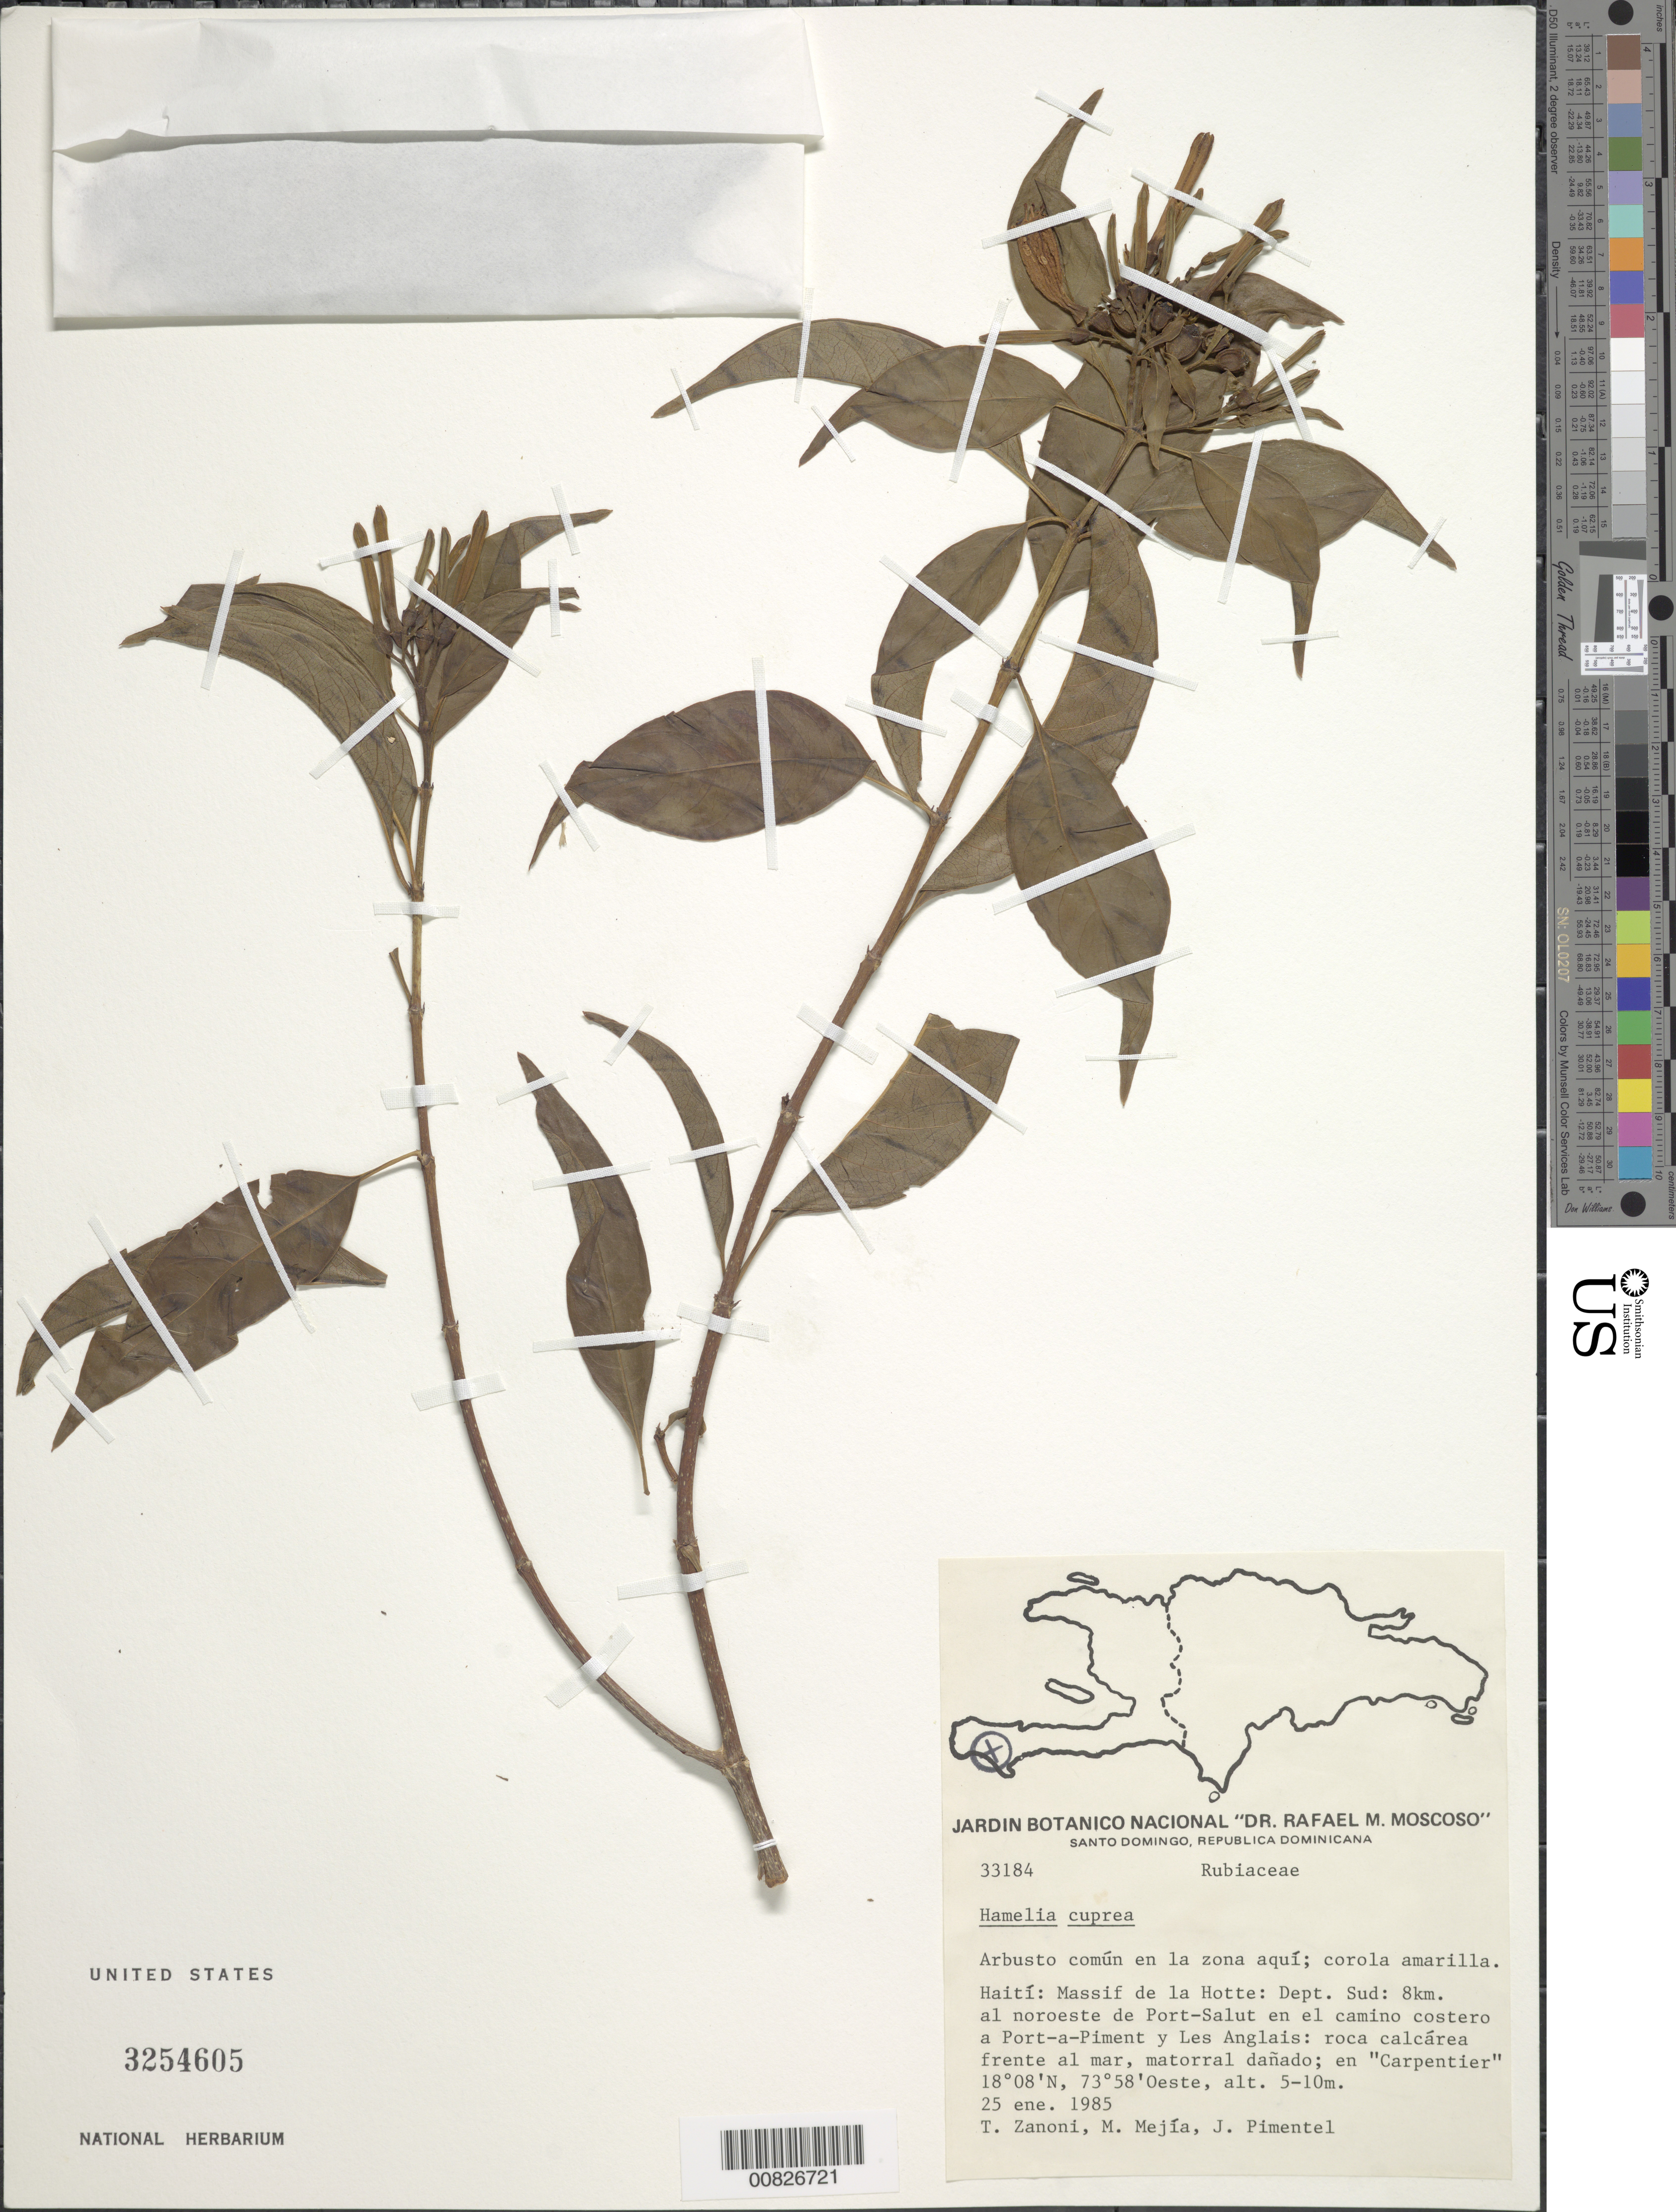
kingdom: Plantae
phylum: Tracheophyta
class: Magnoliopsida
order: Gentianales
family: Rubiaceae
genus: Hamelia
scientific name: Hamelia cuprea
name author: Griseb.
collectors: T. A. Zanoni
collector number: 33184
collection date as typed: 25 Jan 1985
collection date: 1985-01-25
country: Haiti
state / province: Sud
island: Hispaniola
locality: Massif de la Hotte; 8 km al noroeste de Port-Salut en el camino costero a Port-a-Piment y Les Anglais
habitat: Roca calcárea frente al mar, matorral dañado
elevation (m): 5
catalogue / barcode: US 2354605